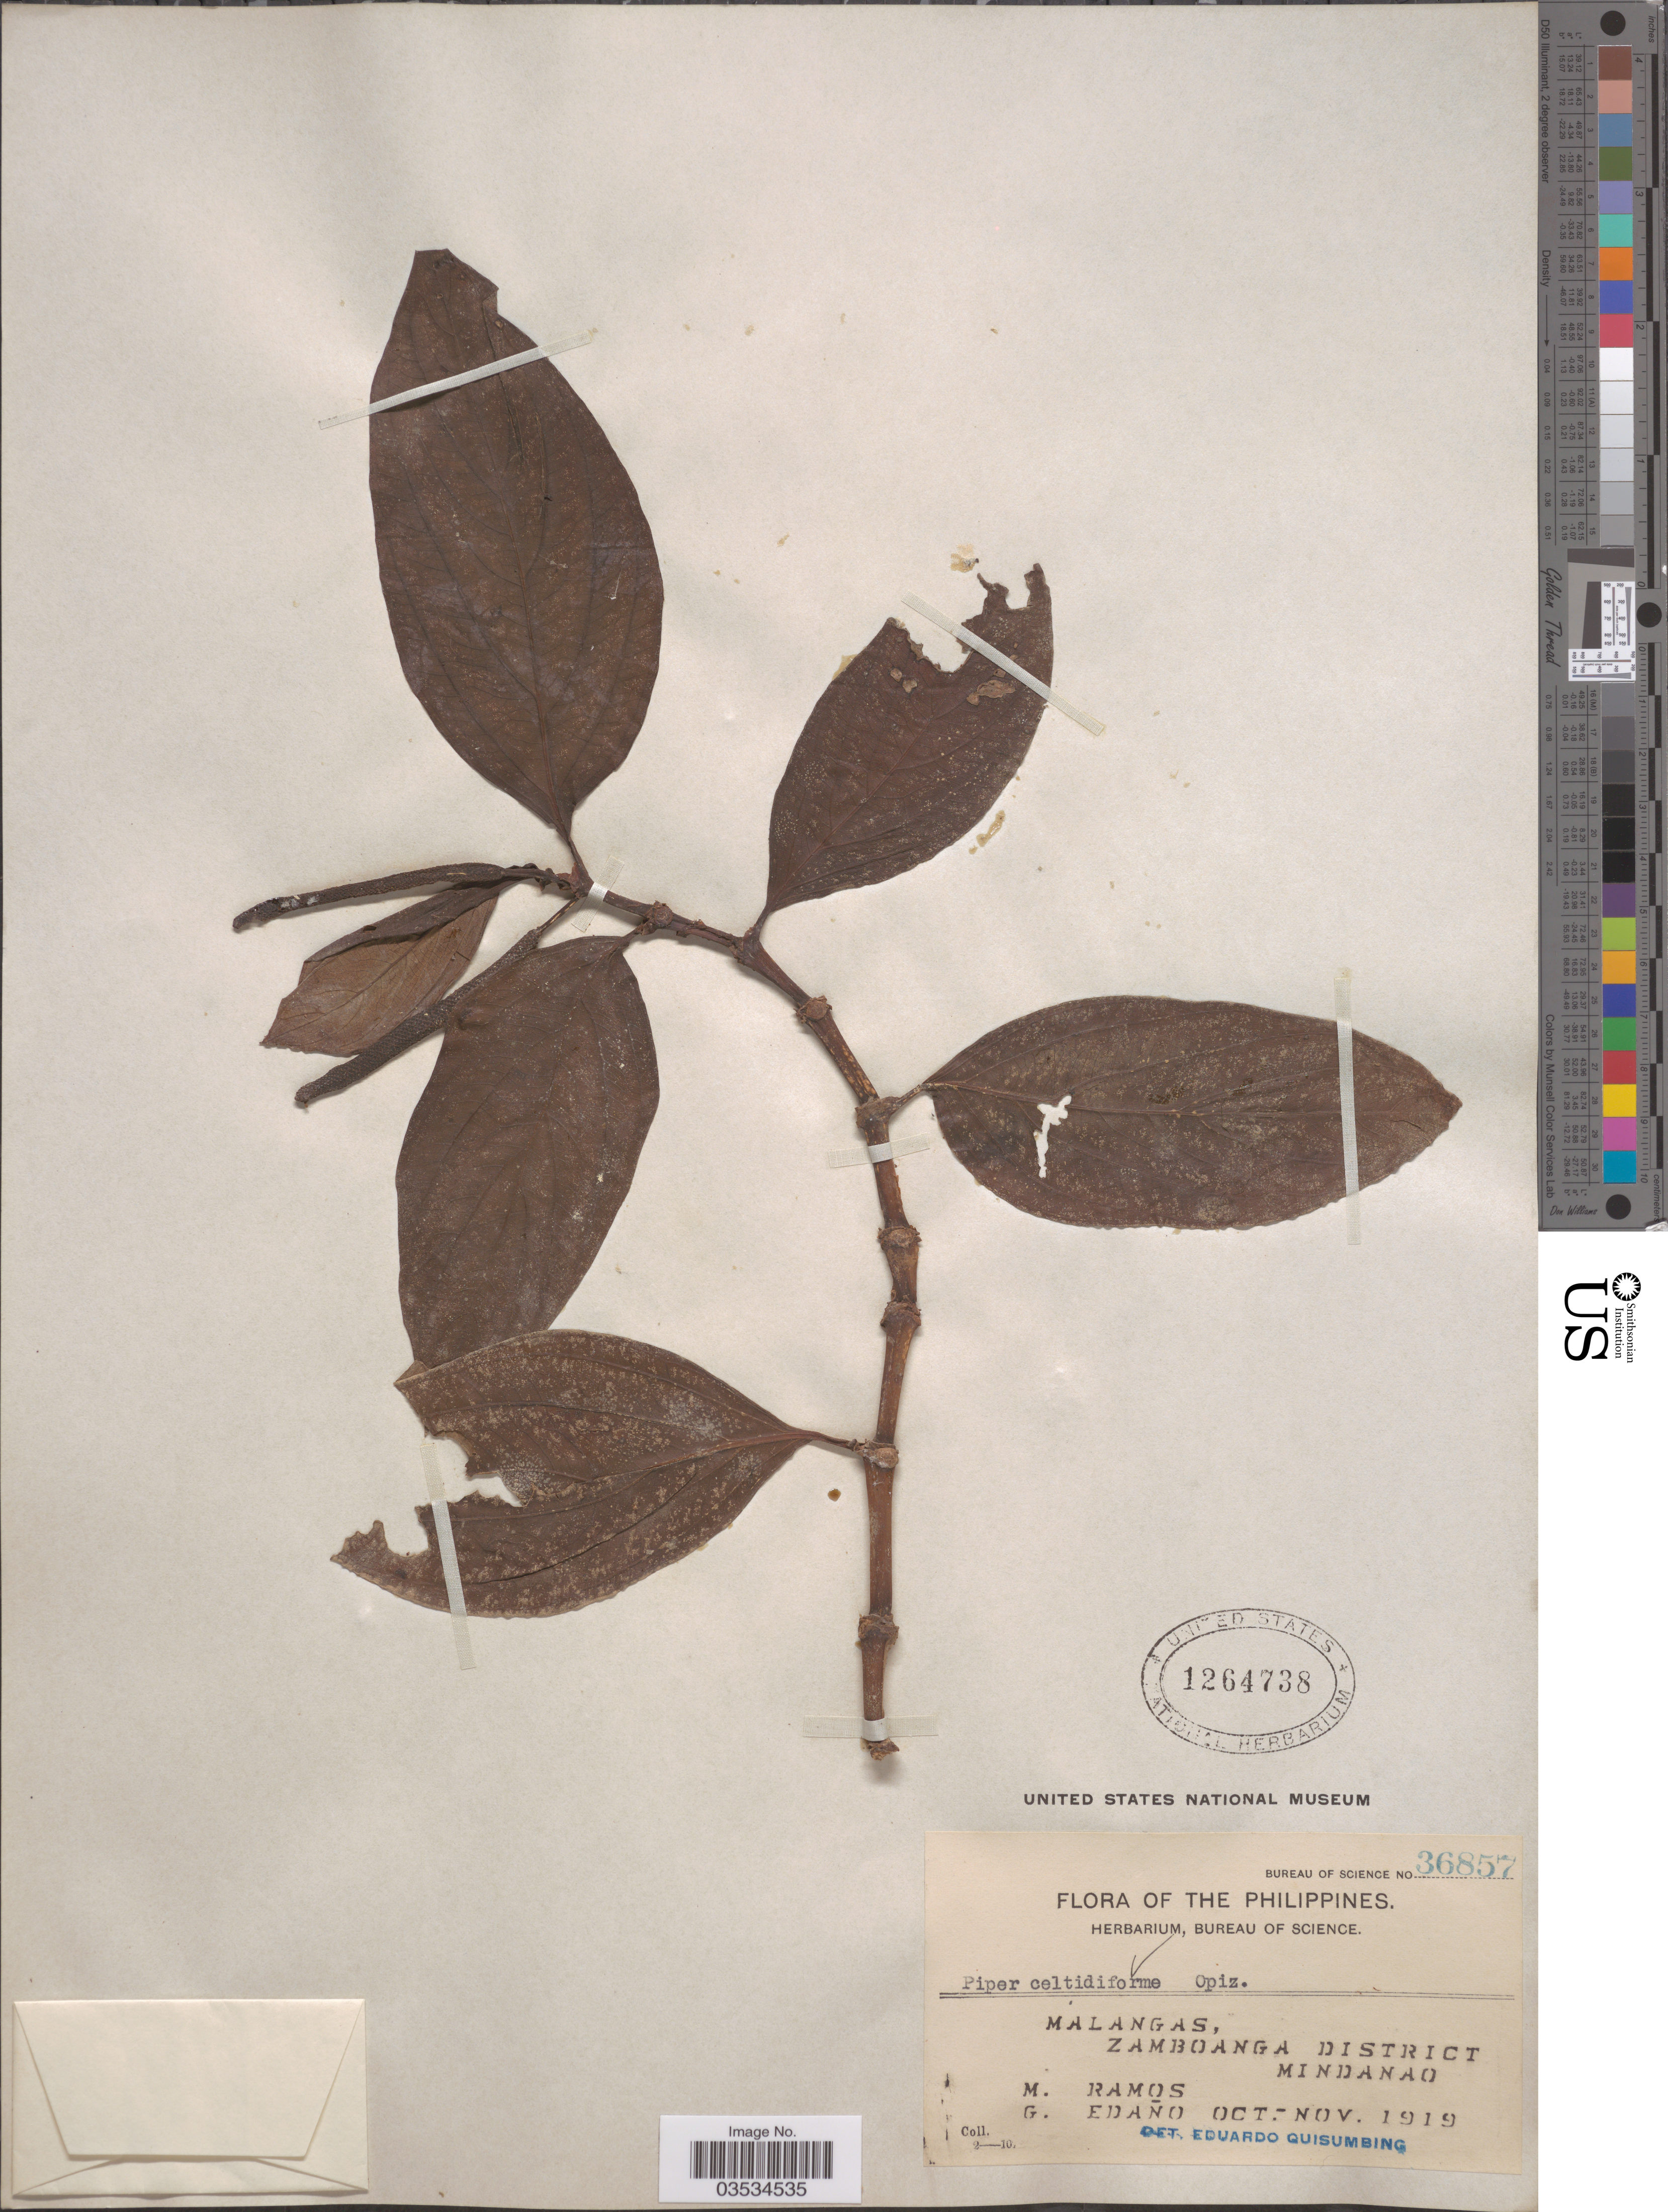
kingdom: Plantae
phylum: Tracheophyta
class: Magnoliopsida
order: Piperales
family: Piperaceae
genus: Piper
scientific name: Piper celtidiforme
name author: Opiz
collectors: M. Ramos & G. Edaño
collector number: Bureau of Science 36857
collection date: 1919-10/1919-11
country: Philippines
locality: Malangas, Zamboanga District. Mindanao.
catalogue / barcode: US 1264738